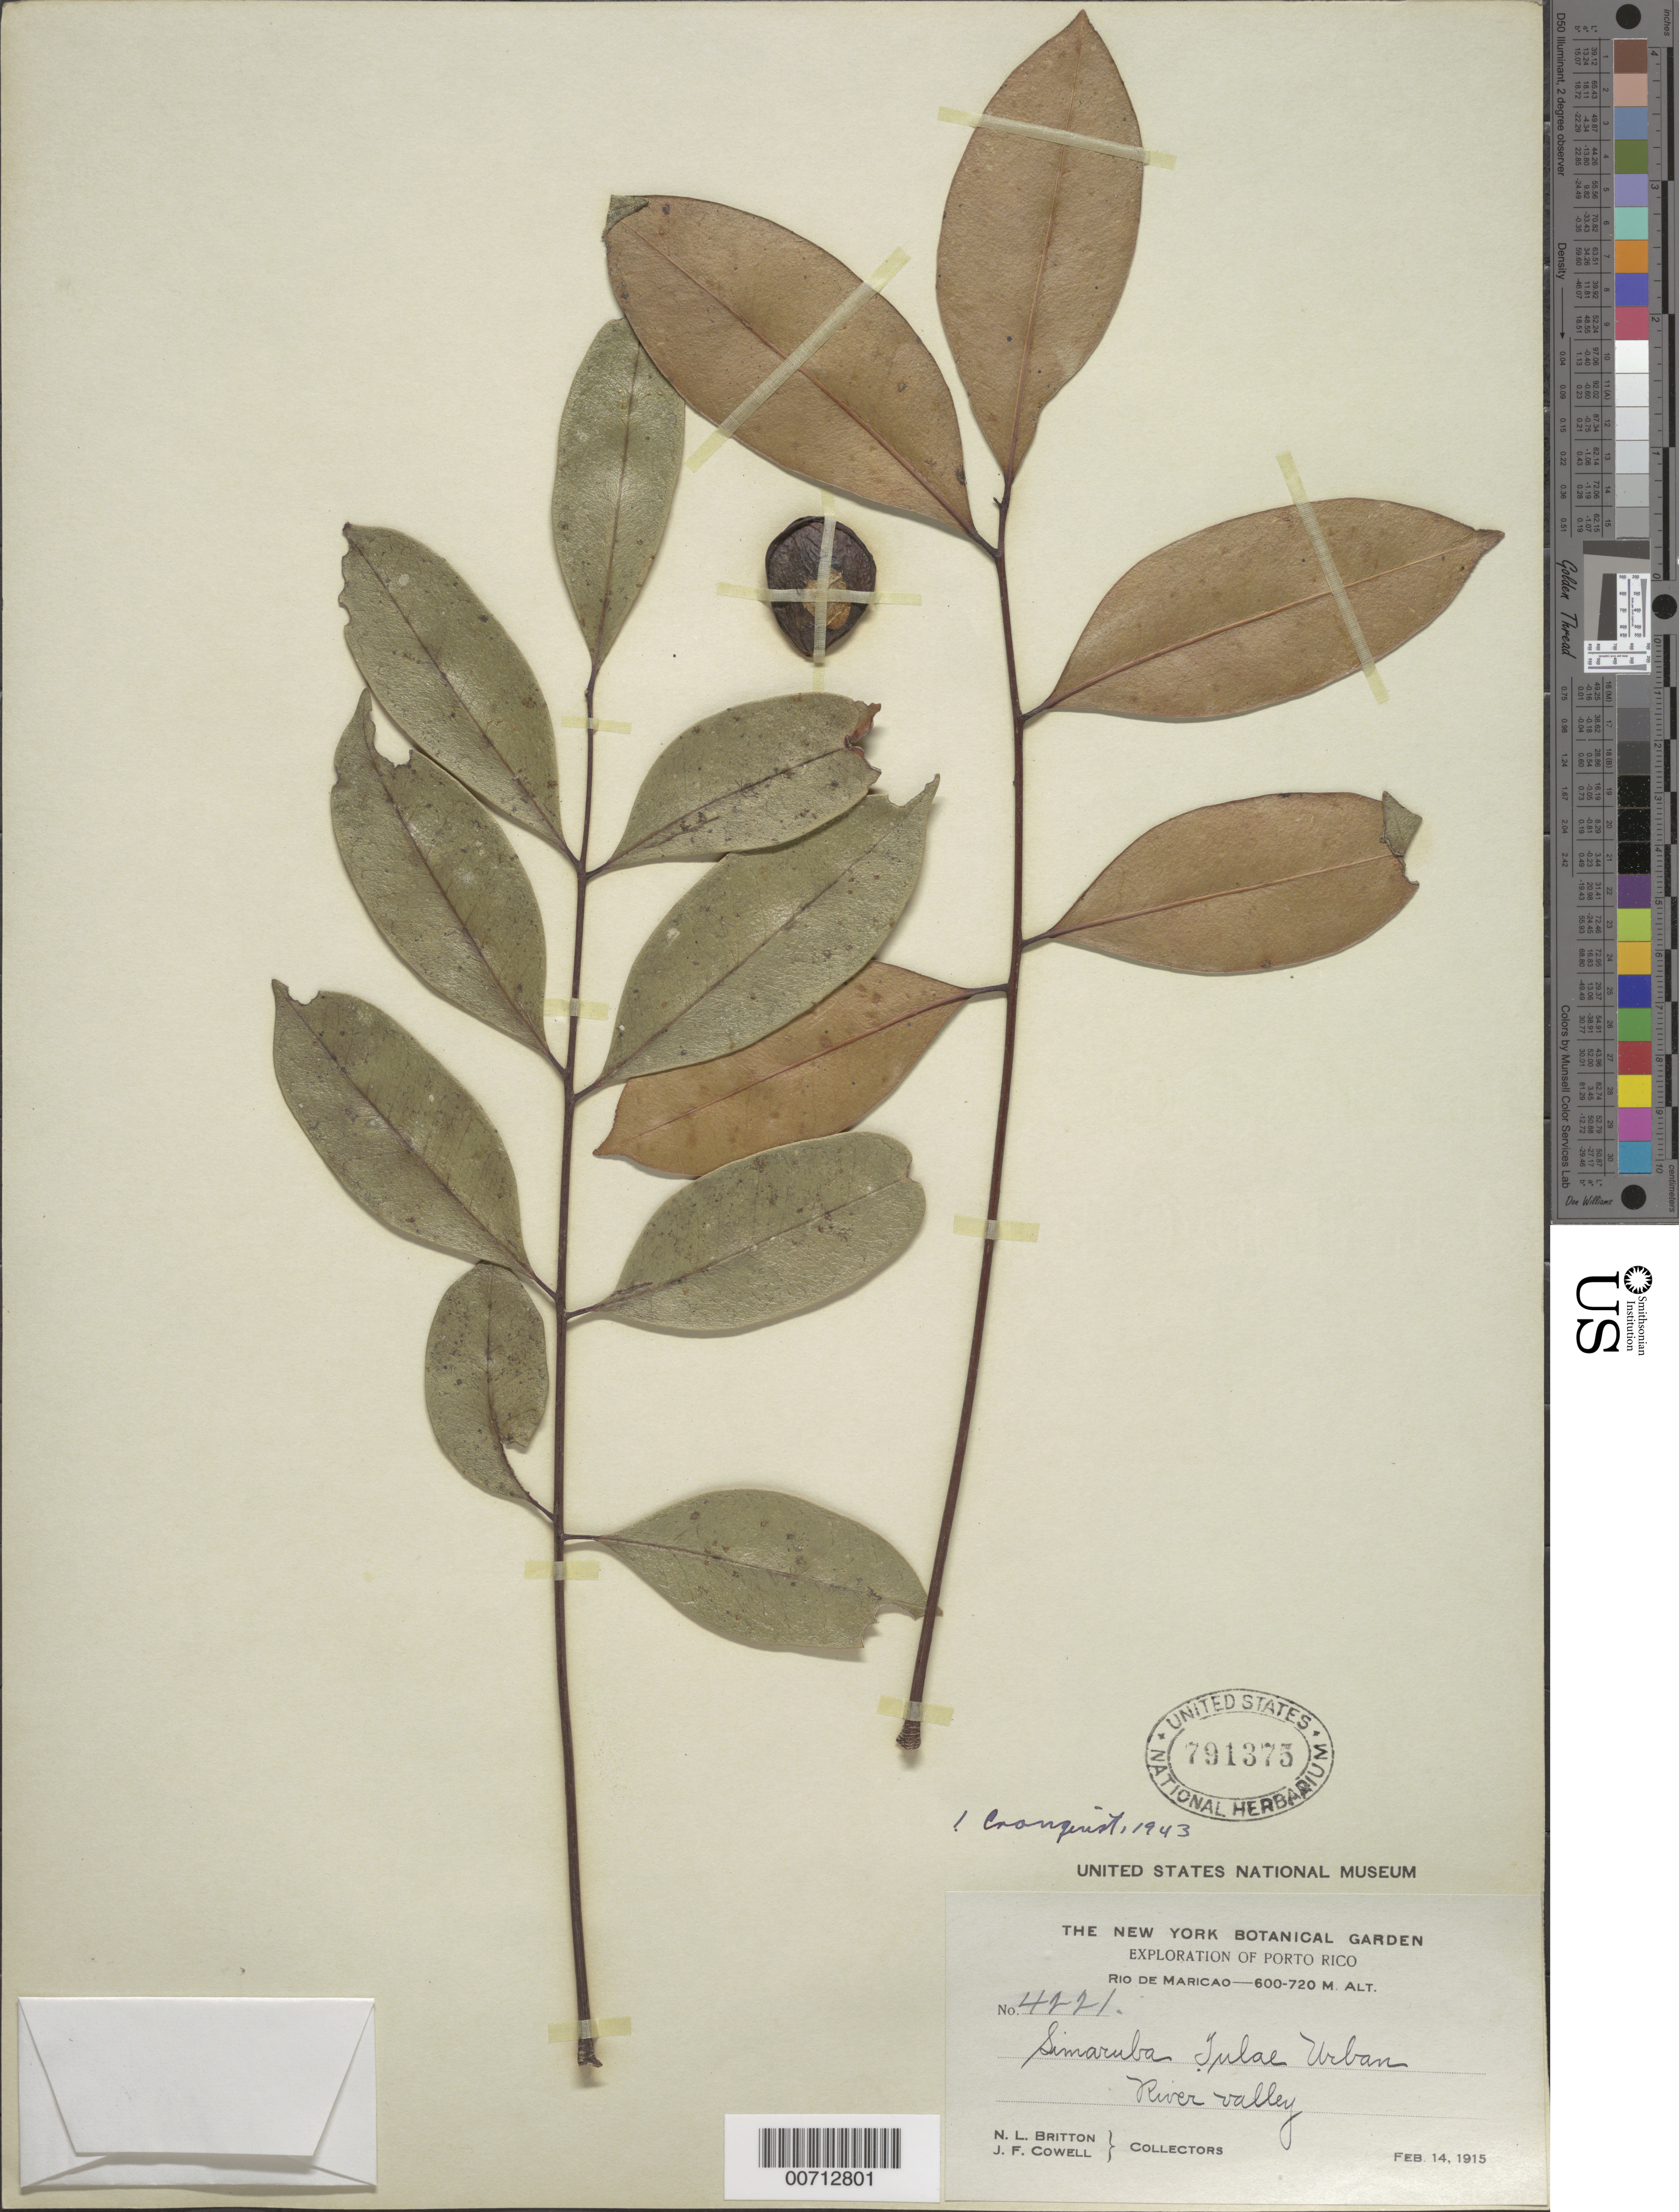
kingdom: Plantae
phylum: Tracheophyta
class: Magnoliopsida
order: Sapindales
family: Simaroubaceae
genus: Simarouba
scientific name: Simarouba tulae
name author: Urb.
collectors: N. Britton & J. F. Cowell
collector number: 4221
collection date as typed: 14 Feb 1915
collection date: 1915-02-14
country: Puerto Rico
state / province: Maricao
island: Greater Antilles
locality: Rio de Maricao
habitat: River valley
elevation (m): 600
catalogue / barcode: US 791375